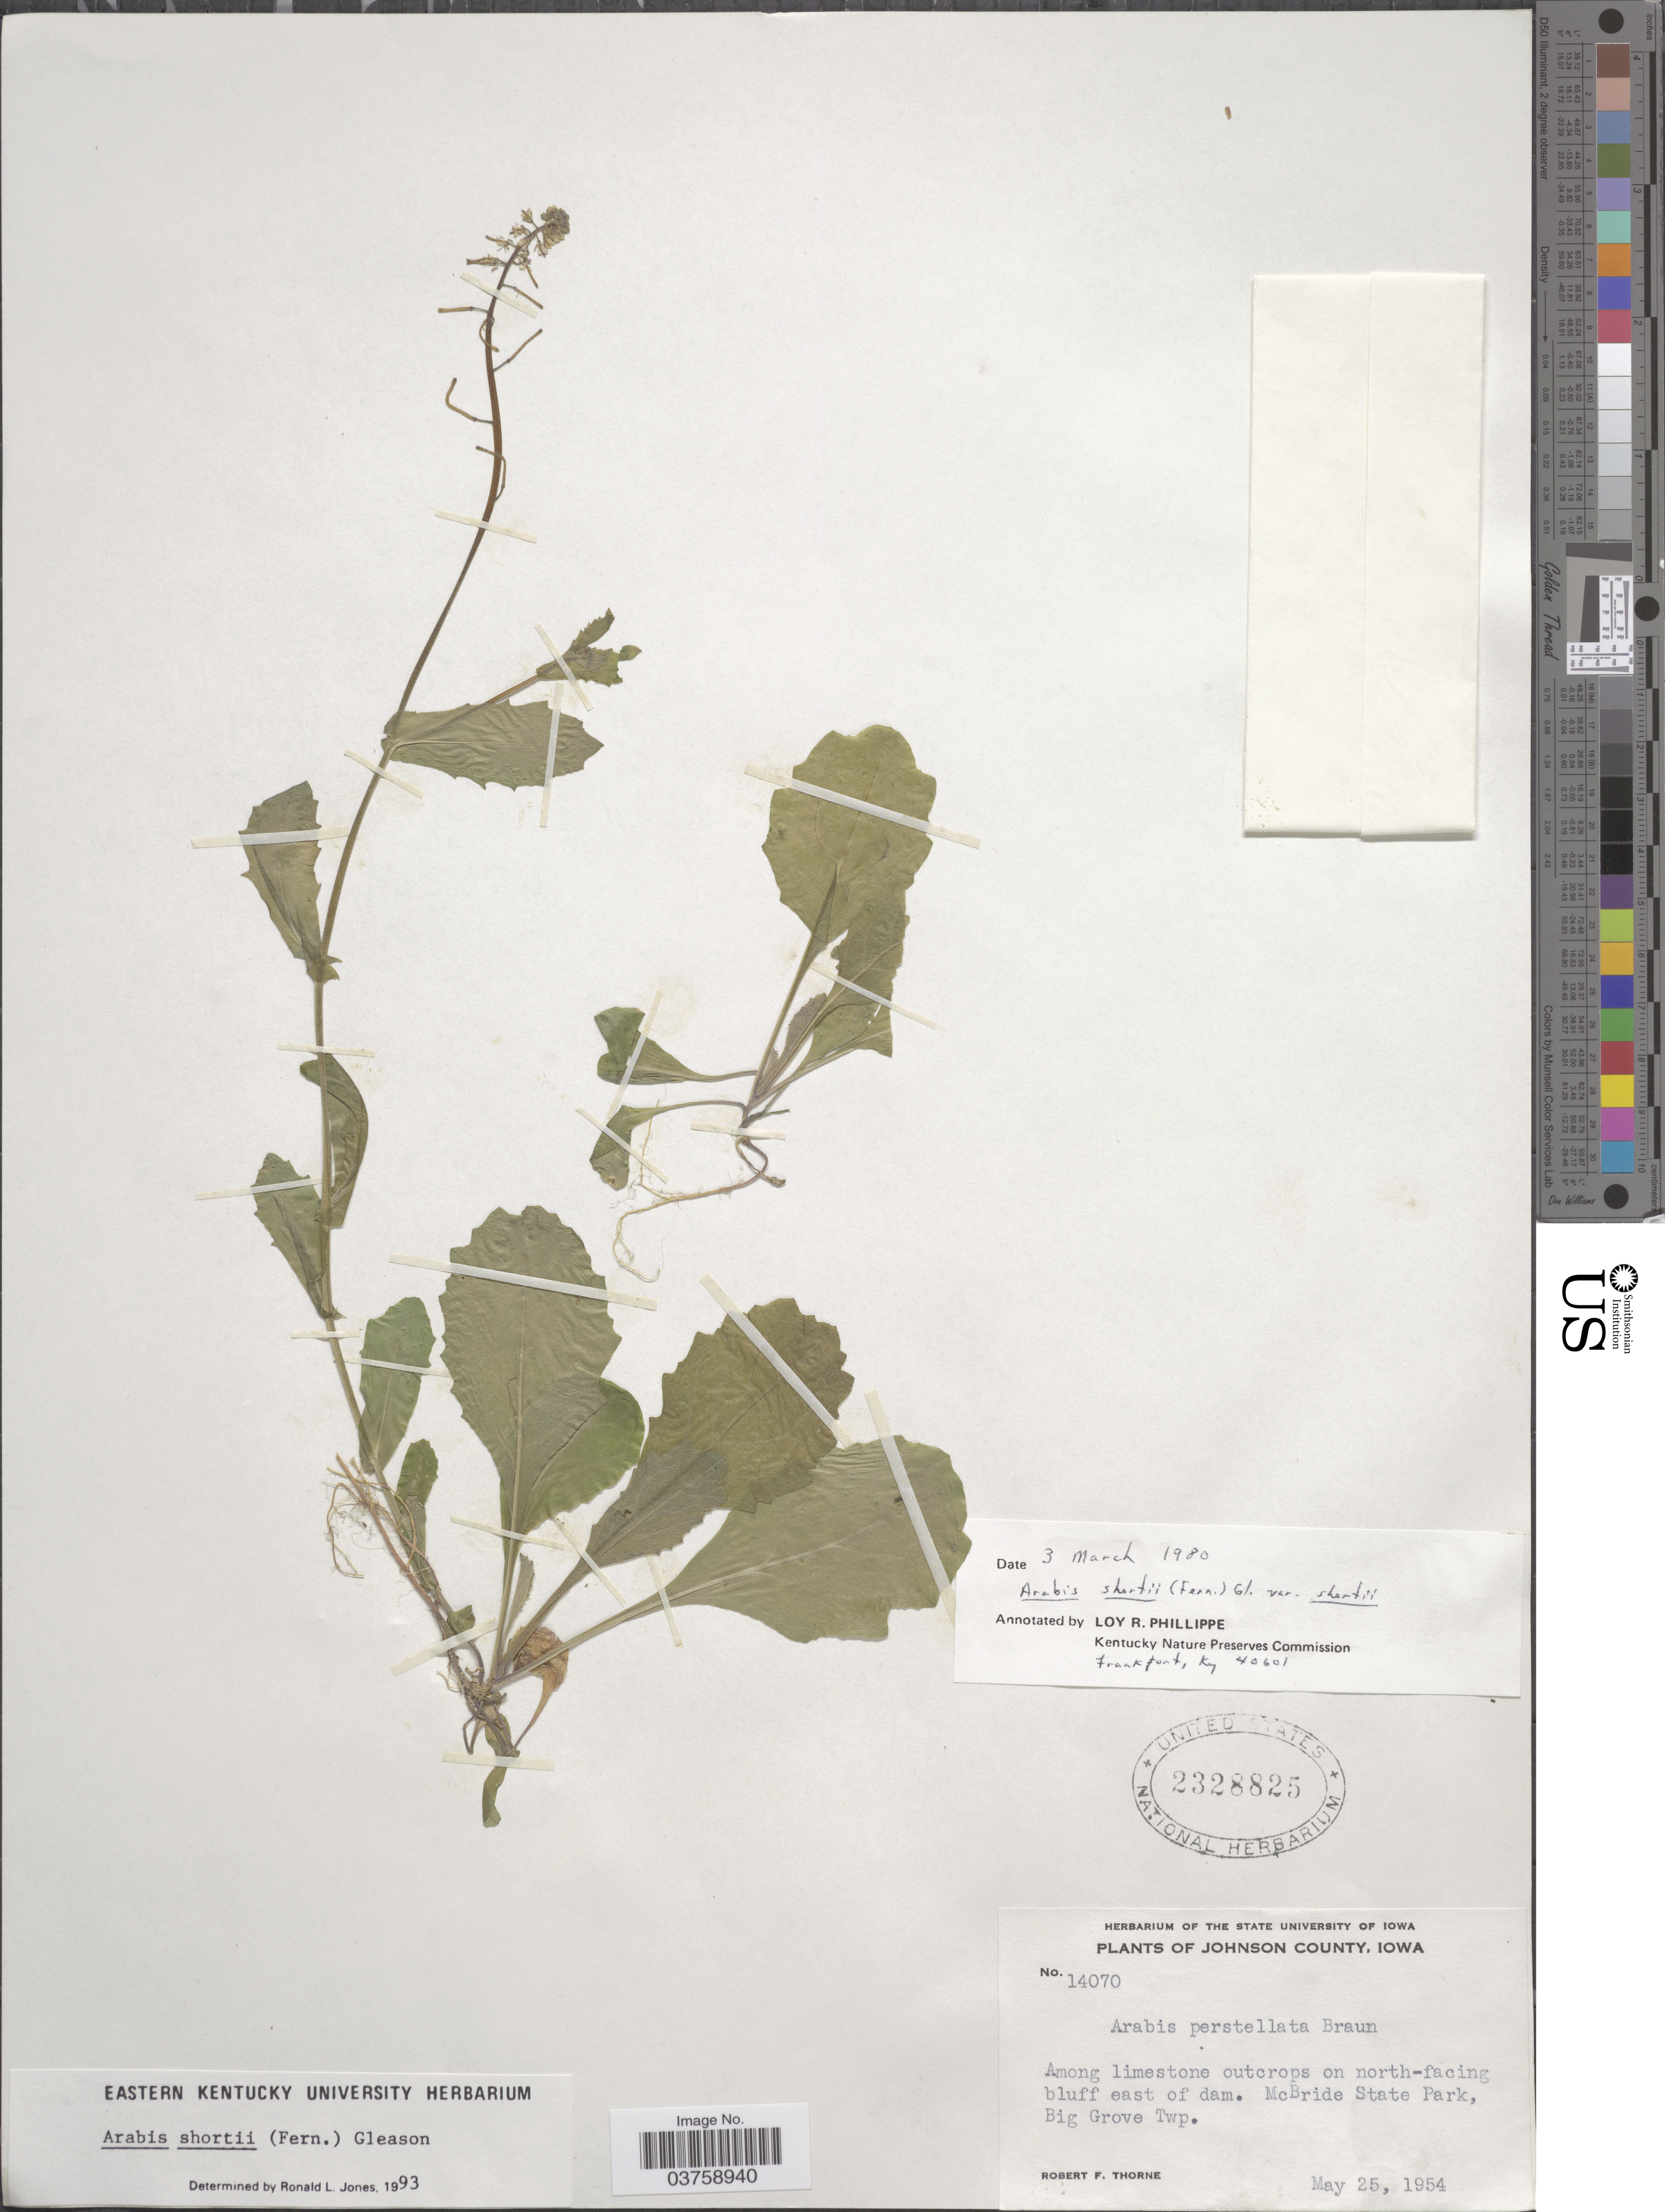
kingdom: Plantae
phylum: Tracheophyta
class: Magnoliopsida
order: Brassicales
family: Brassicaceae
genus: Arabis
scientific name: Arabis shortii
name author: (Fernald) Gleason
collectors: R. F. Thorne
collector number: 14070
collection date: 1954-05-25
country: United States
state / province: Iowa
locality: Johnson County. Among limestone outcrops on north-facing bluff east of dam. McBride State Park, Big Grove Twp.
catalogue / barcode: US 2328825